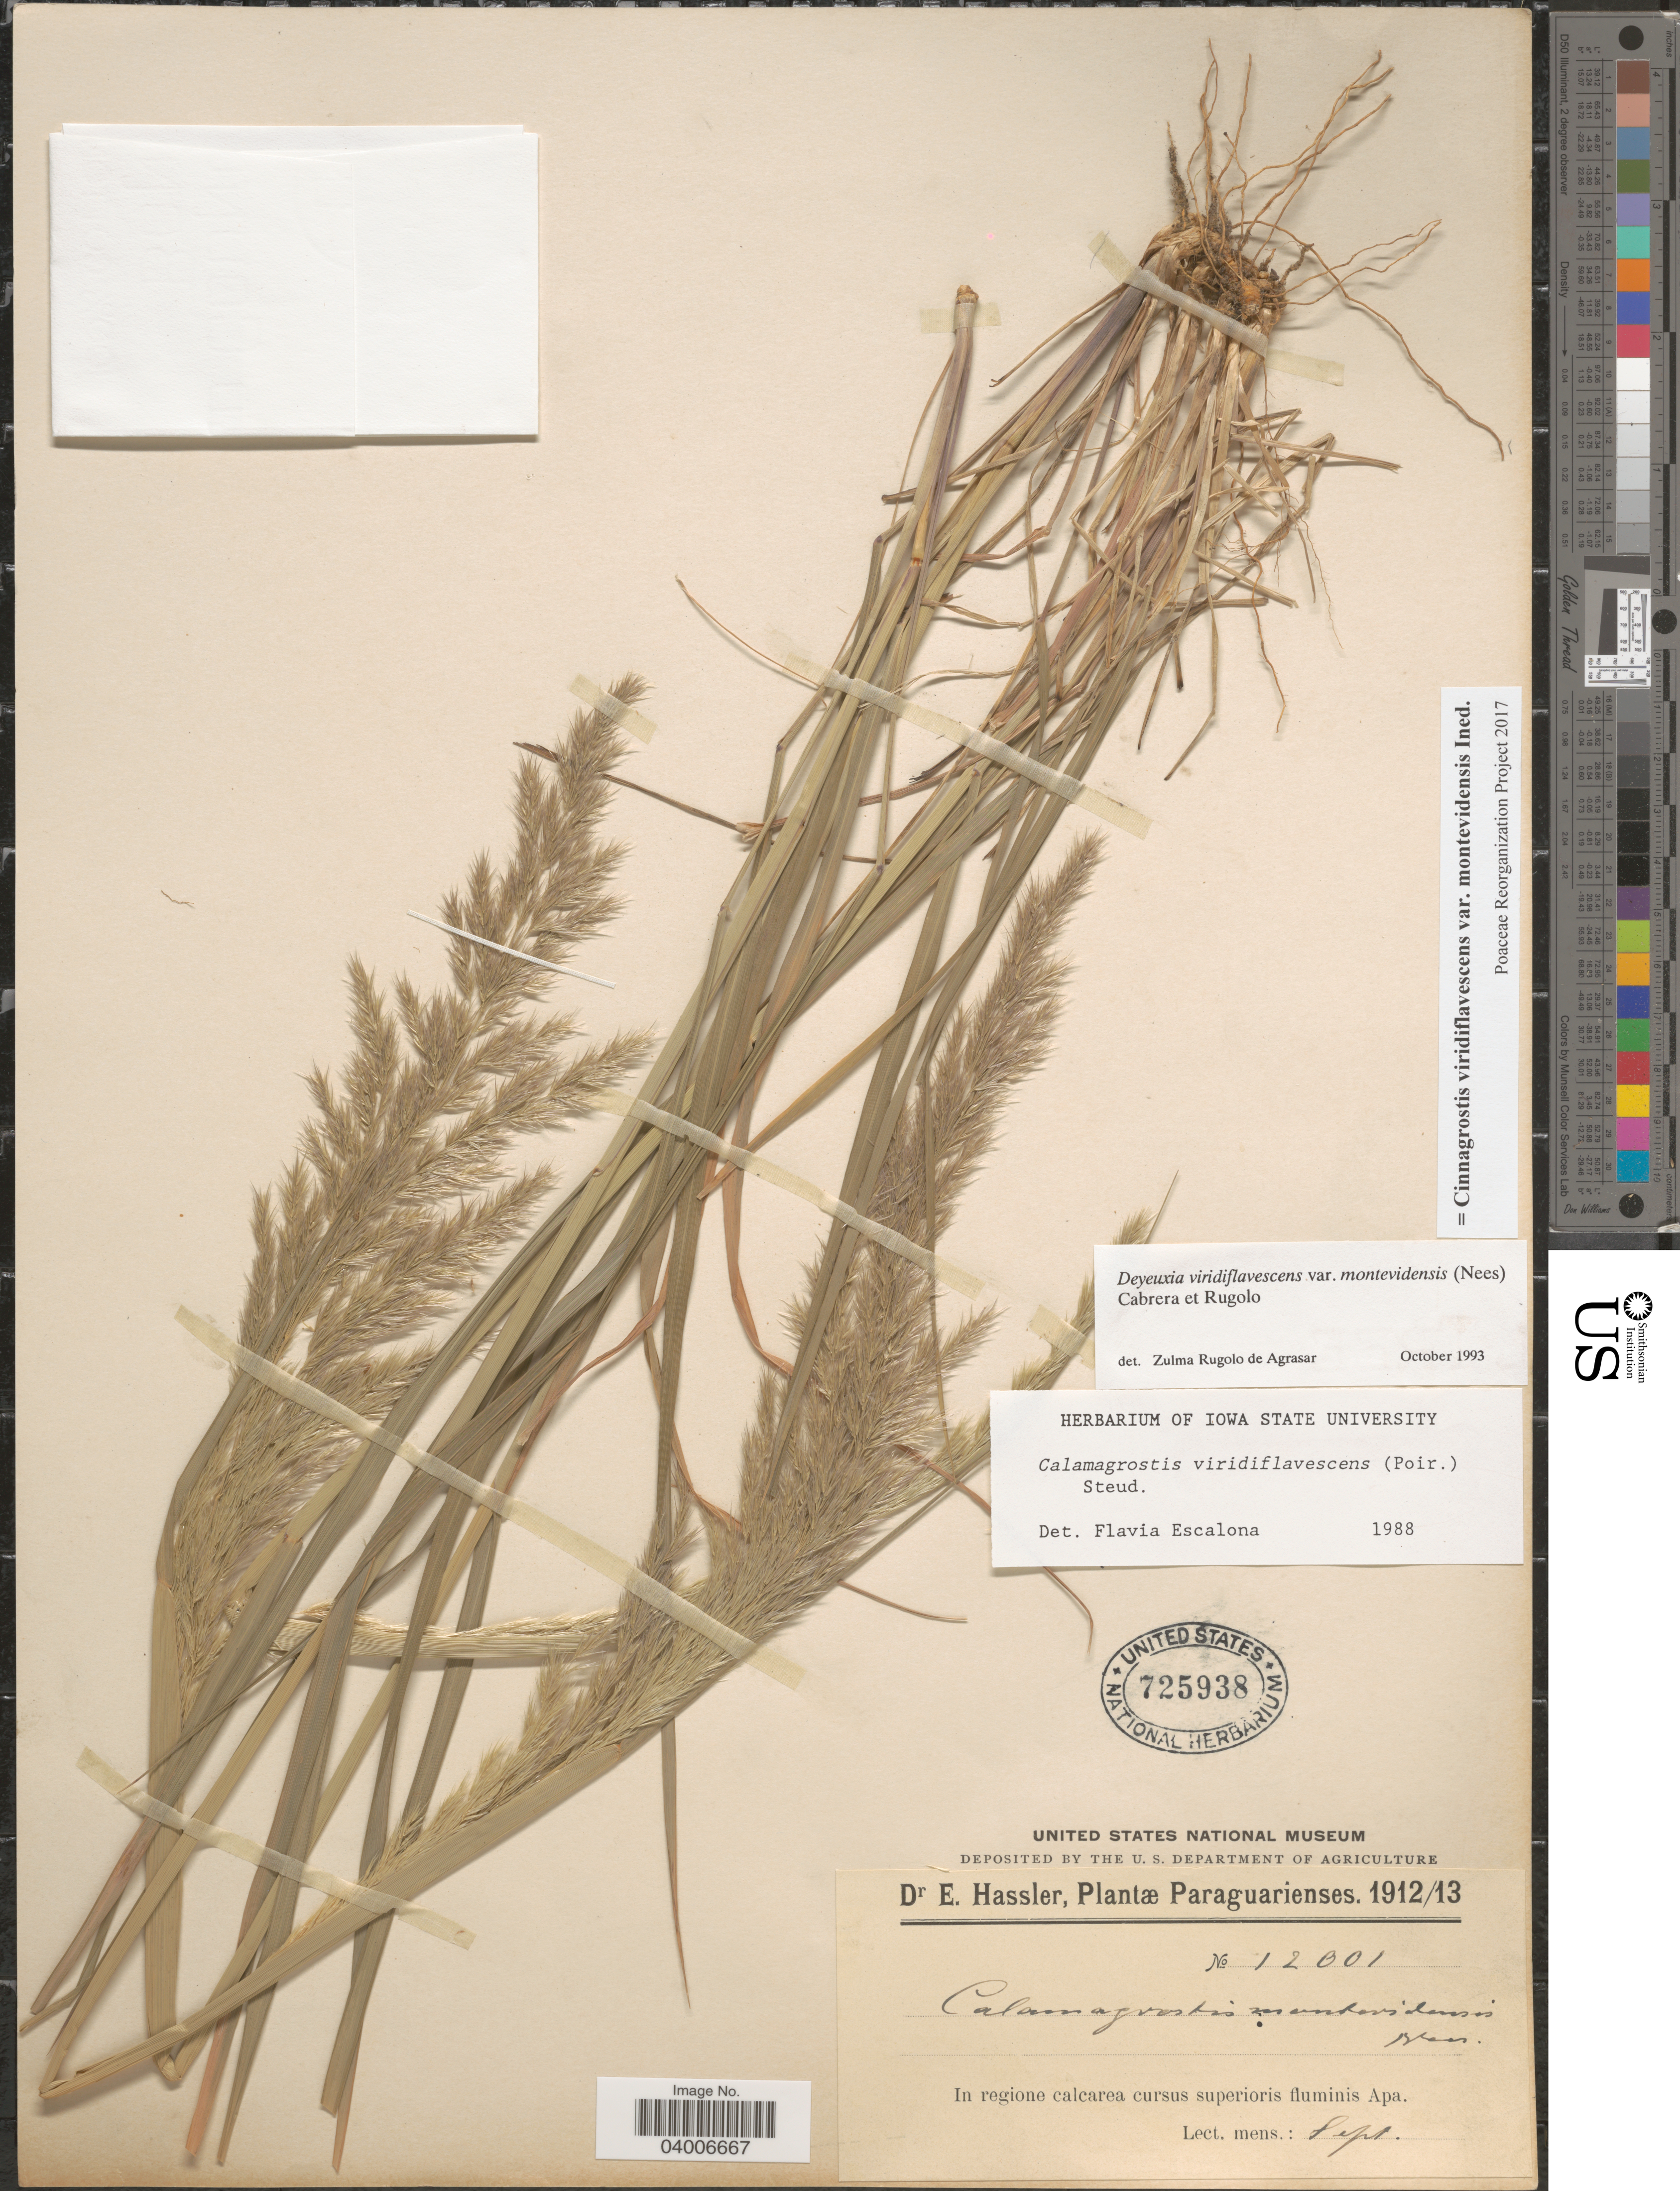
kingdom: Plantae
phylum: Tracheophyta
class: Liliopsida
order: Poales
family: Poaceae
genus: Cinnagrostis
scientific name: Cinnagrostis viridiflavescens var. montevidensis ined.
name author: (Nees) P.M. Peterson et al.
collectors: E. Hassler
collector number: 12001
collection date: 1912-09/1913-09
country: Paraguay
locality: In regione calcarea cursus superioris fluminis Apa.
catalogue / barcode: US 725938